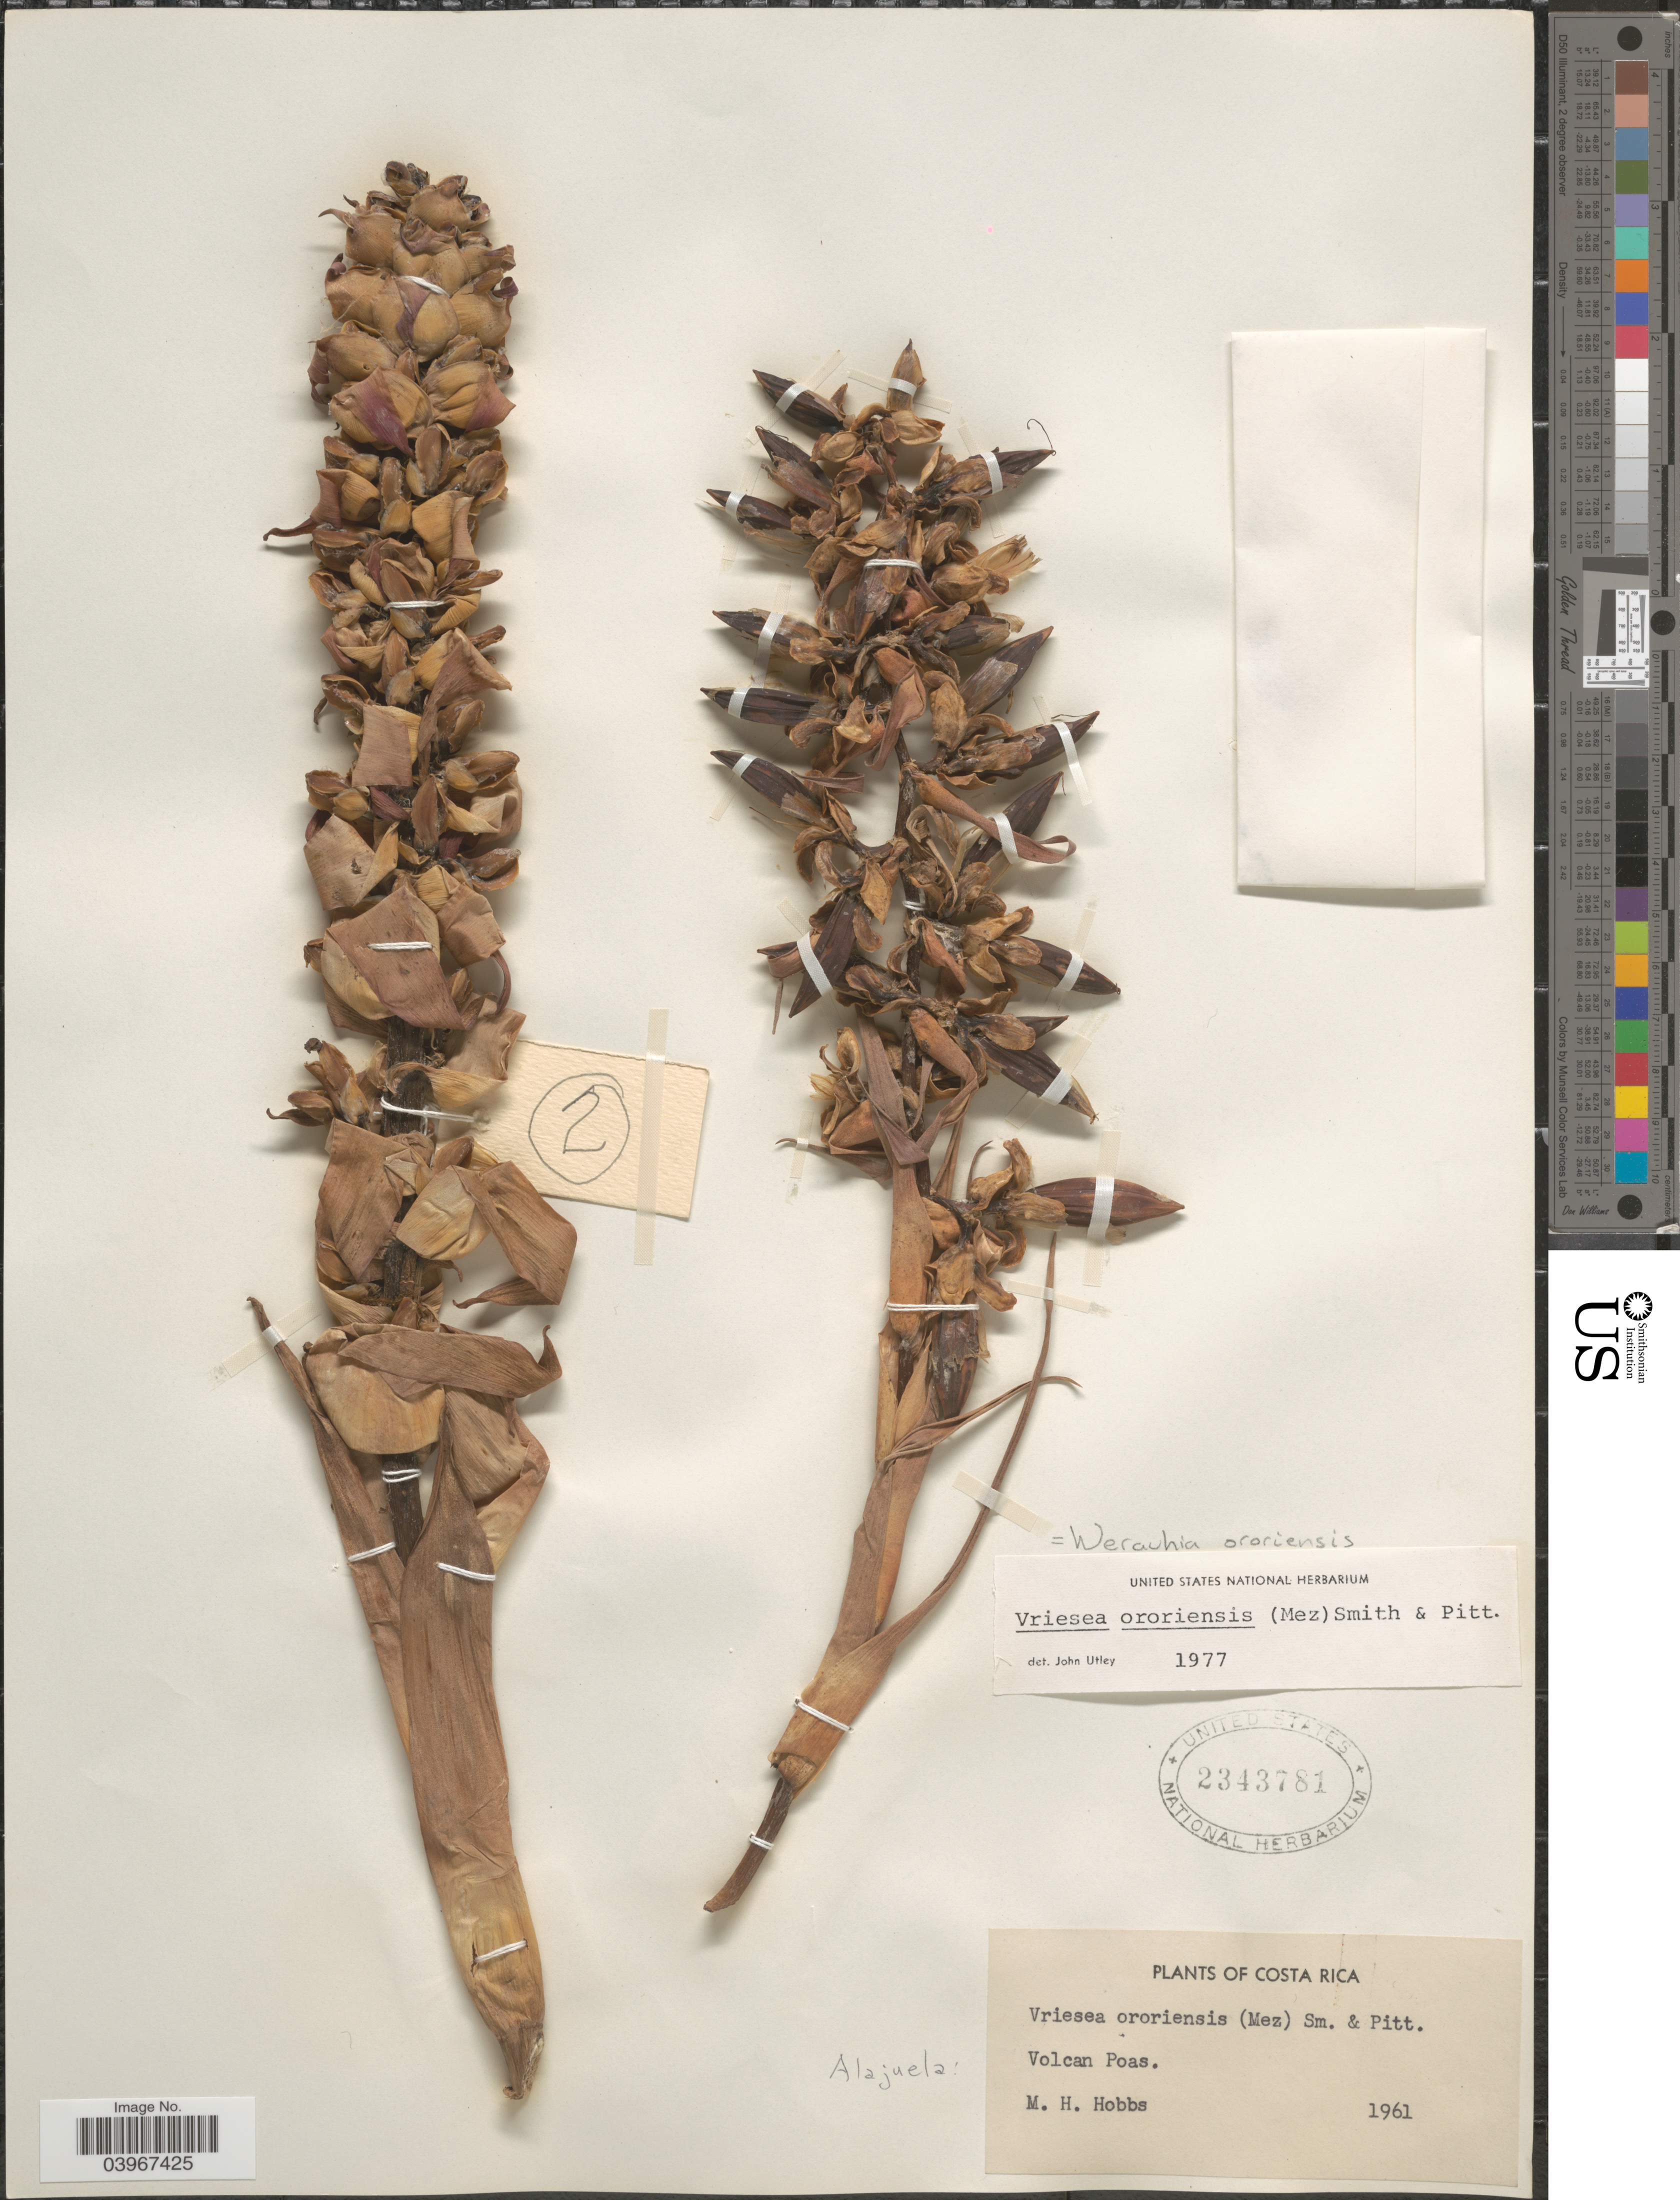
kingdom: Plantae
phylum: Tracheophyta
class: Liliopsida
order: Poales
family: Bromeliaceae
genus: Werauhia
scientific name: Werauhia ororiensis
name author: (Mez) J.R. Grant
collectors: M. Hobbs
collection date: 1961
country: Costa Rica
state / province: Alajuela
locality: Volcan Poas.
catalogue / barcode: US 2343781